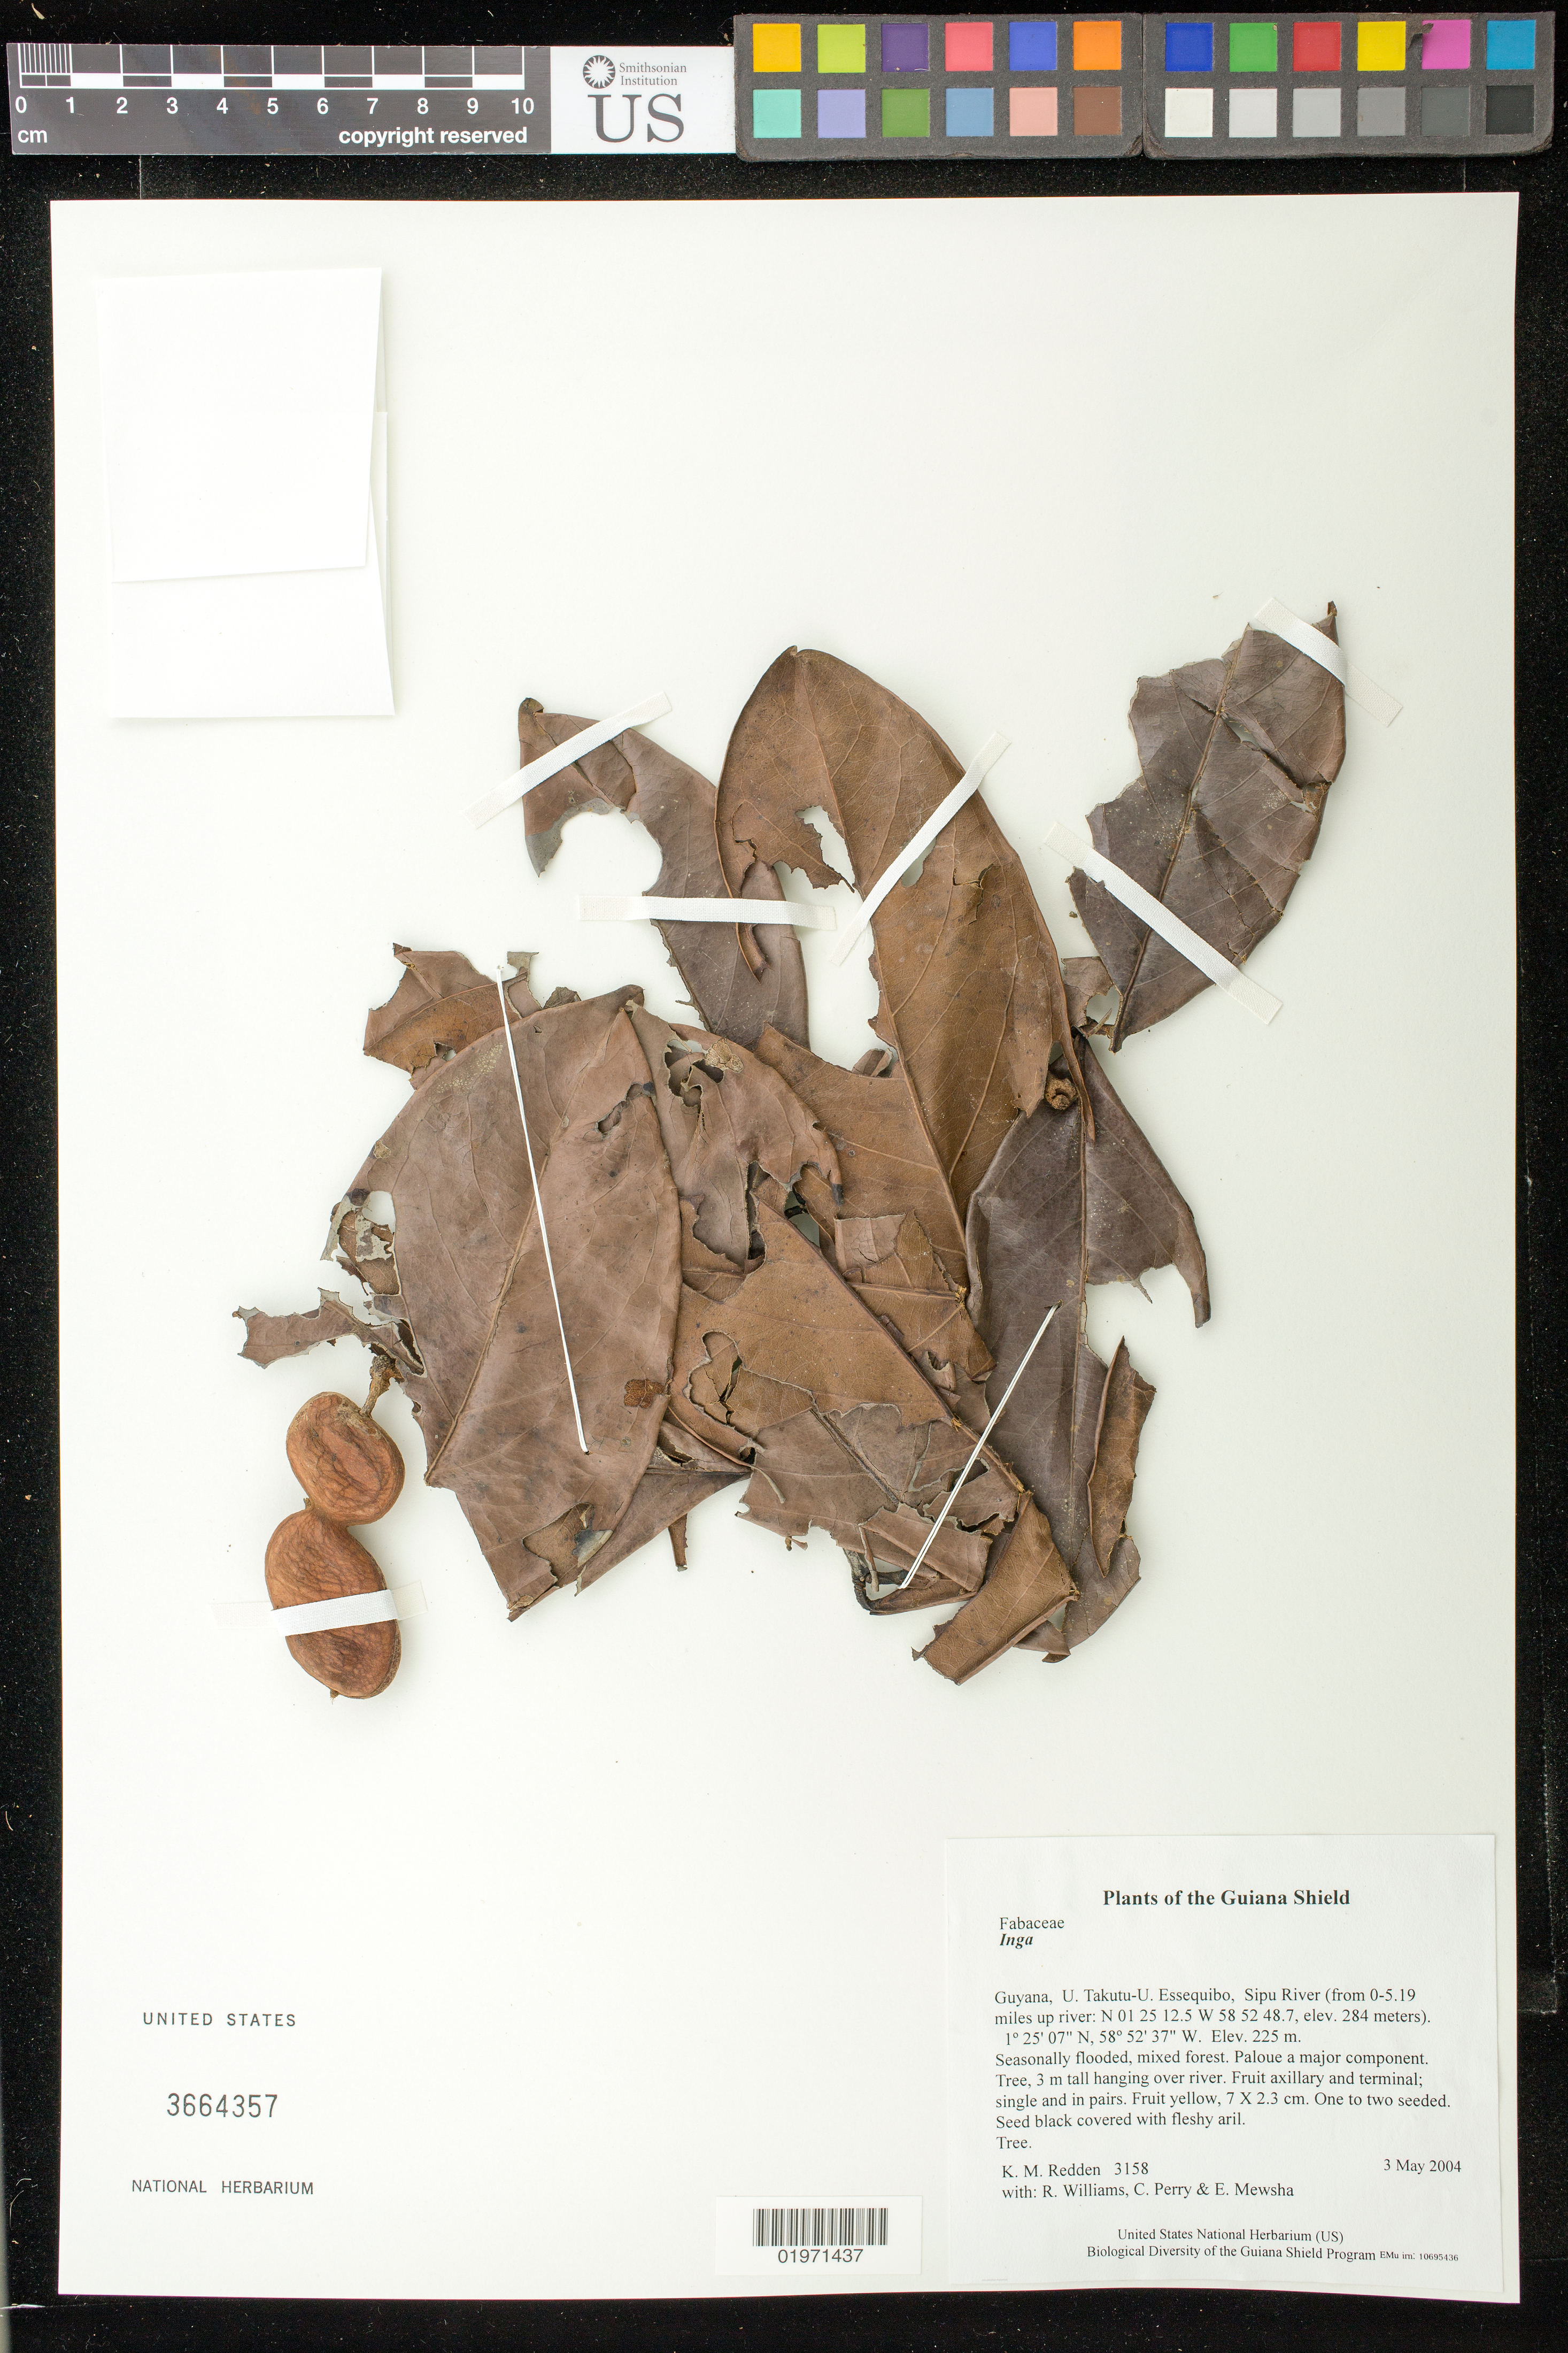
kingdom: Plantae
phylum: Tracheophyta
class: Magnoliopsida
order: Fabales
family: Fabaceae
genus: Inga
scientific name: Inga sp.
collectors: K. M. Redden, R. Williams, C. Perry & E. Mewsha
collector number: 3158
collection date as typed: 3 May 2004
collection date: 2004-05-03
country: Guyana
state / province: U. Takutu-U. Essequibo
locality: Sipu River (from 0-5.19 miles up river: N 01 25 12.5 W 58 52 48.7, elev. 284 meters)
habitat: Seasonally flooded, mixed forest. Paloue a major component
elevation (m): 225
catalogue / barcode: US 3664357